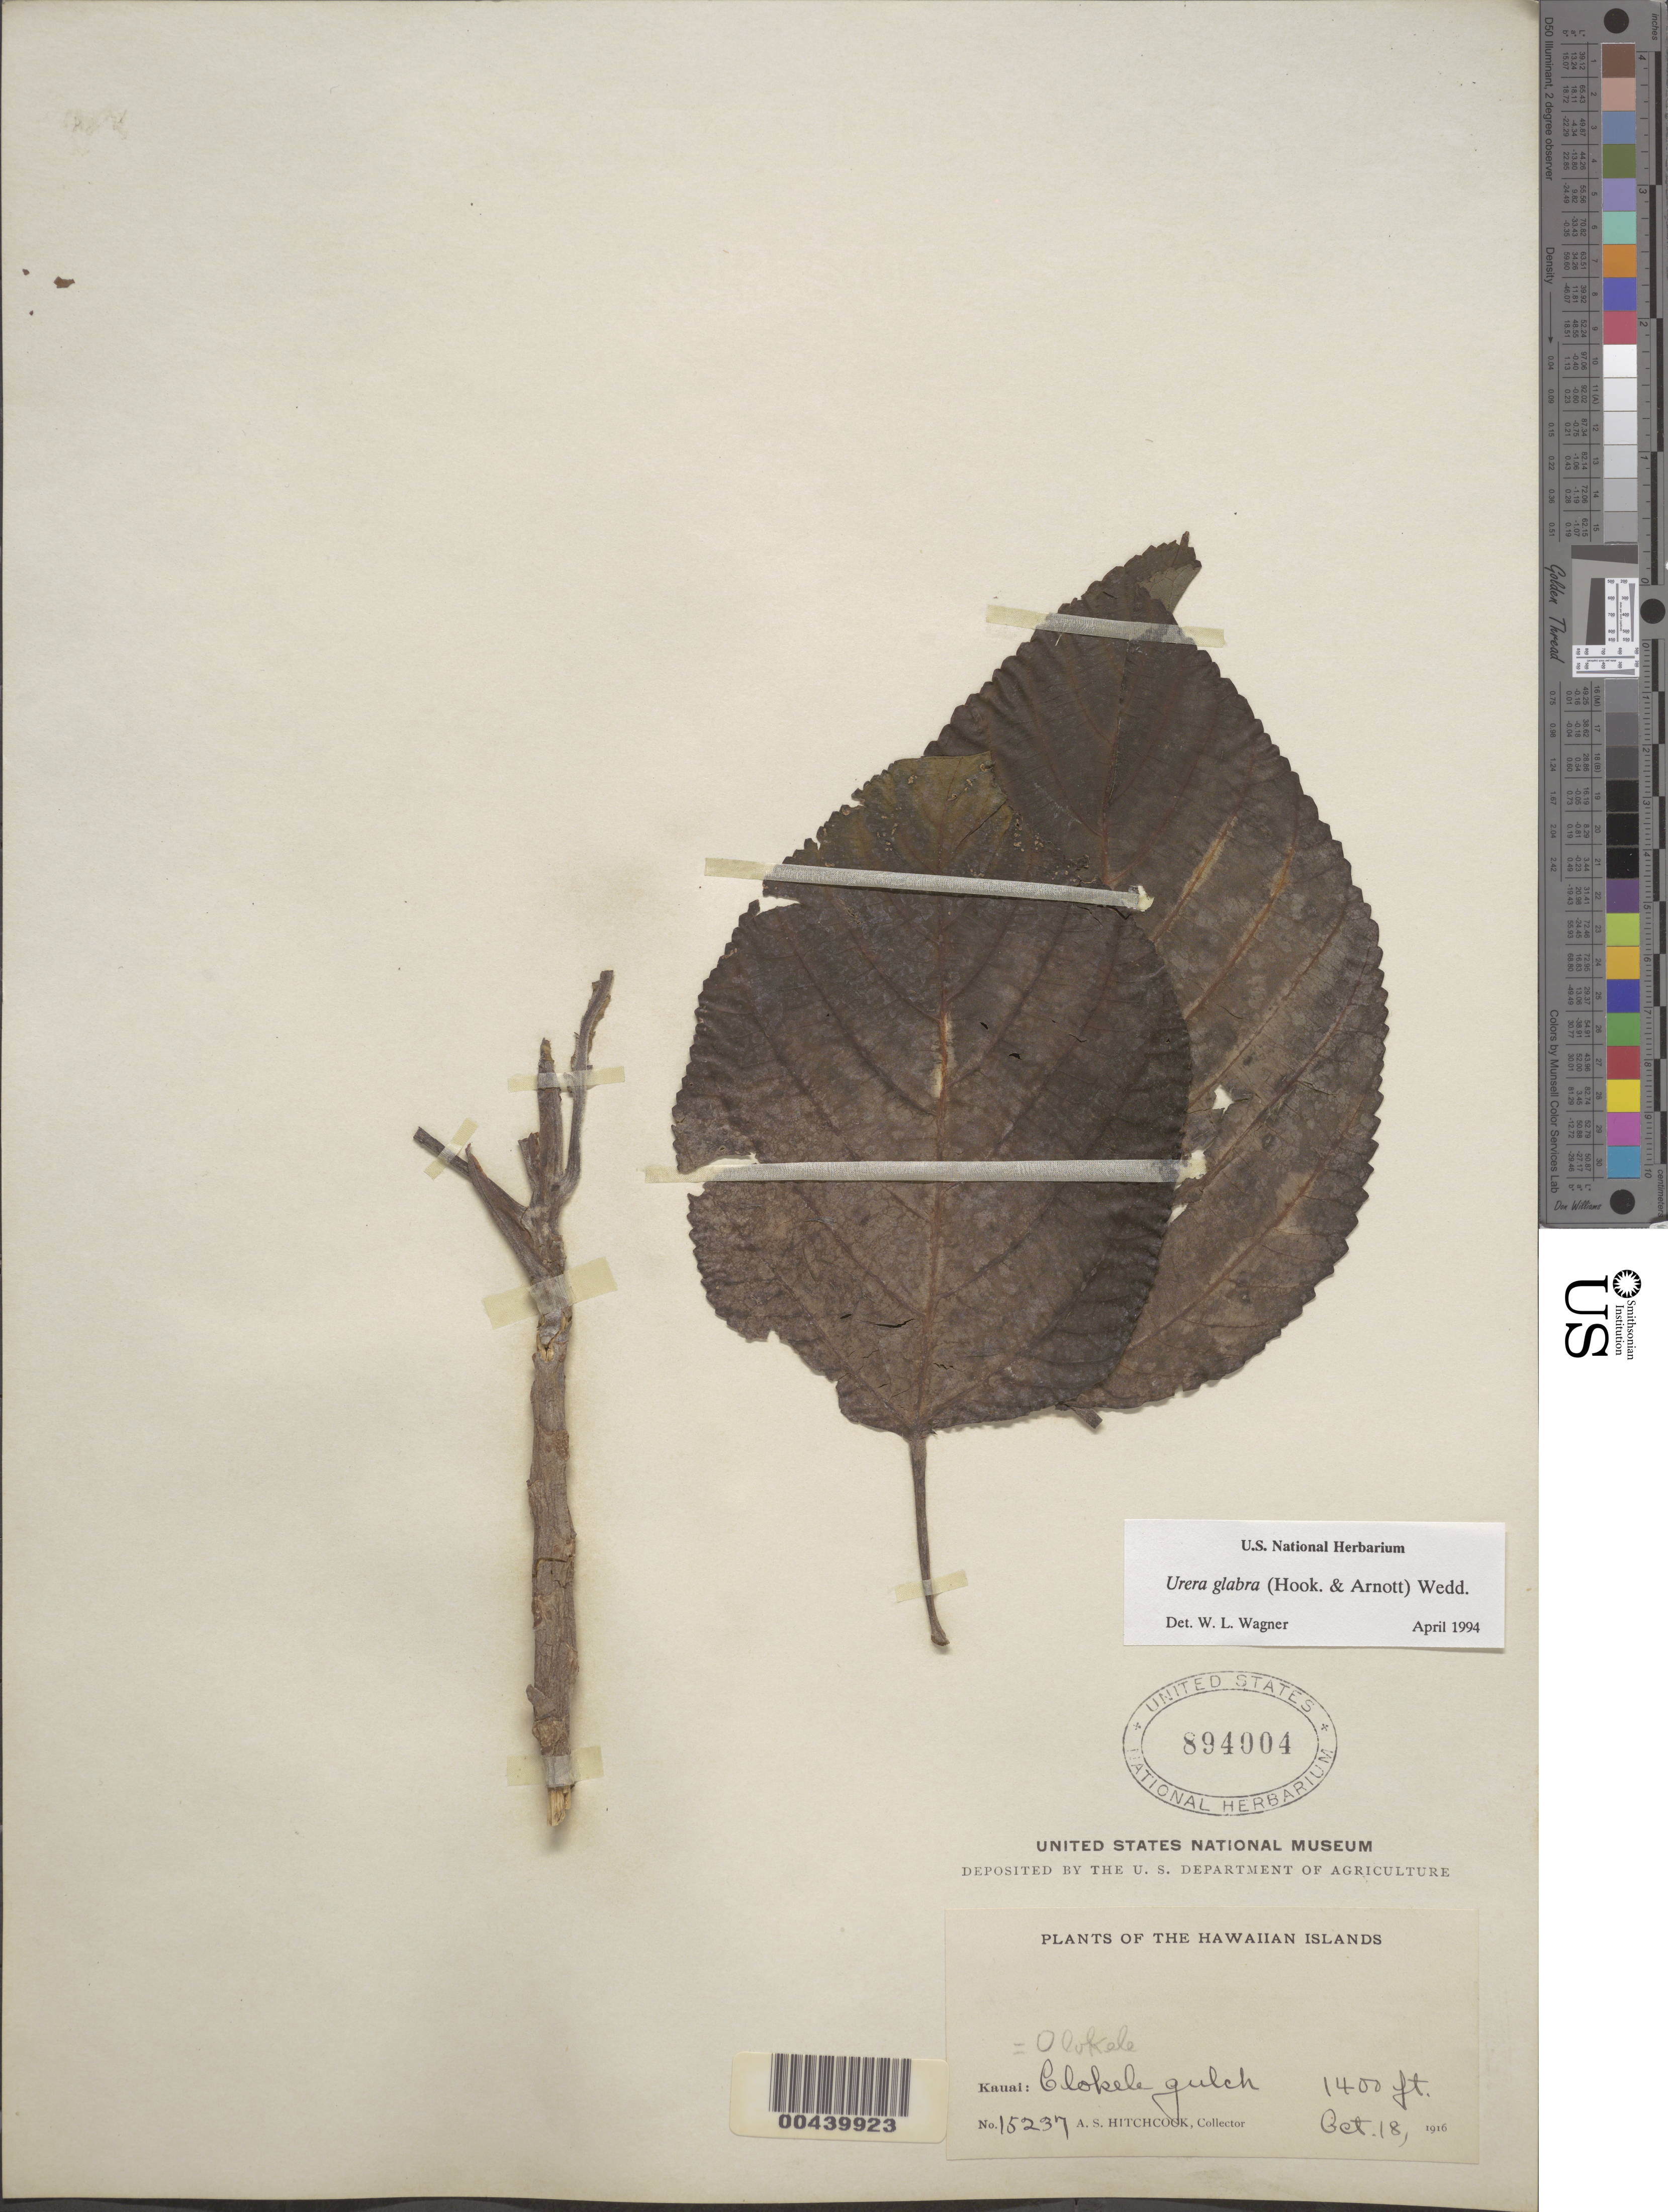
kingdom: Plantae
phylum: Tracheophyta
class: Magnoliopsida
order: Rosales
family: Urticaceae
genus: Touchardia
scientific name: Touchardia oahuensis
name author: T. Wells & A. K. Monro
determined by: Wagner, W. L., (BOT), Smithsonian Institution - National Museum of Natural History (UNITED STATES)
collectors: A. S. Hitchcock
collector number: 15237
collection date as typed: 18 Oct 1916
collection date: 1916-10-18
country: United States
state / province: Hawaii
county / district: Kauai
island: Kaua'i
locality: Olokele gulch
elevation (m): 427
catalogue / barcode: US 894004